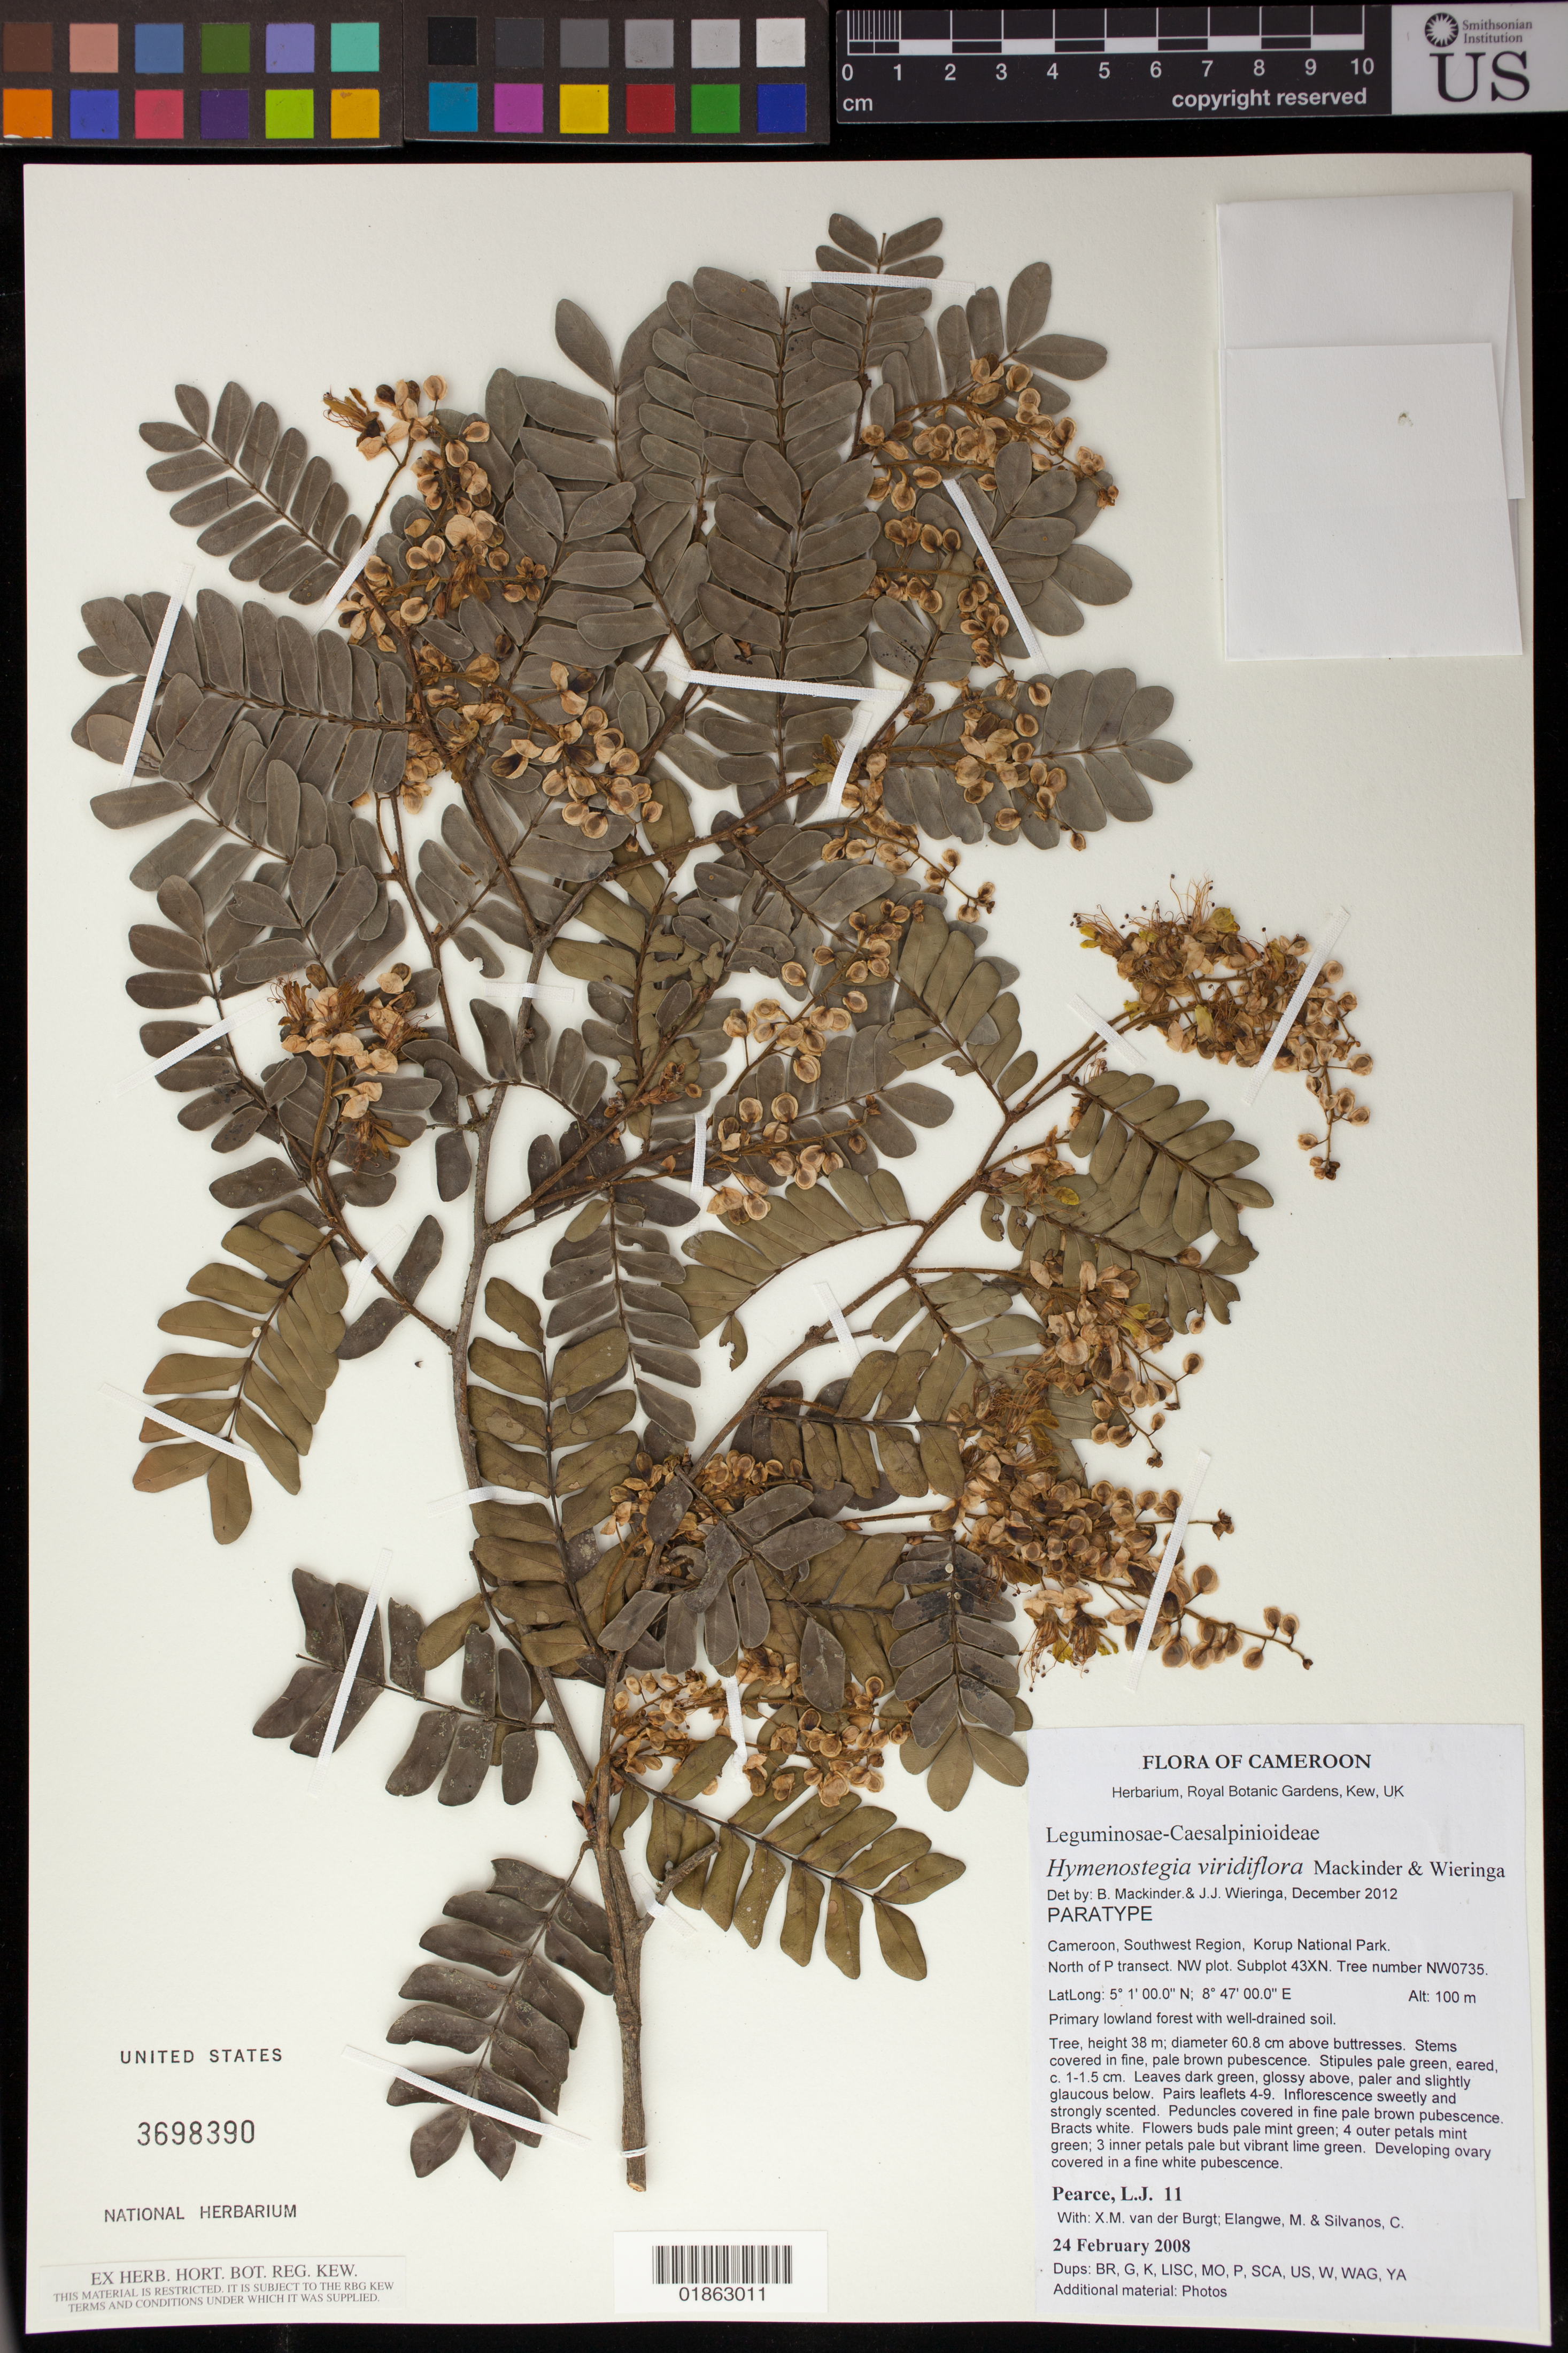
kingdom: Plantae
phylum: Tracheophyta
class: Magnoliopsida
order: Fabales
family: Fabaceae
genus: Hymenostegia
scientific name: Hymenostegia viridiflora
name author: Mackinder & Wieringa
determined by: Mackinder, B. A.; Wieringa, J. J.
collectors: L. Pearce, X. M. van der Burgt, M. Elangwe & C. Silvanos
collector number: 11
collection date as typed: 24 Feb 2008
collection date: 2008-02-24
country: Cameroon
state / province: Sud-Ouest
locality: Korup National Park, North of P transect, NW plot, Subplot 43XN, Tree number NW0735.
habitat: Primary lowland forest with well-drained soil.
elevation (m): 100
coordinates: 5 1 00.0 N, 8 47 00.0 E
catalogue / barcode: US 3698390